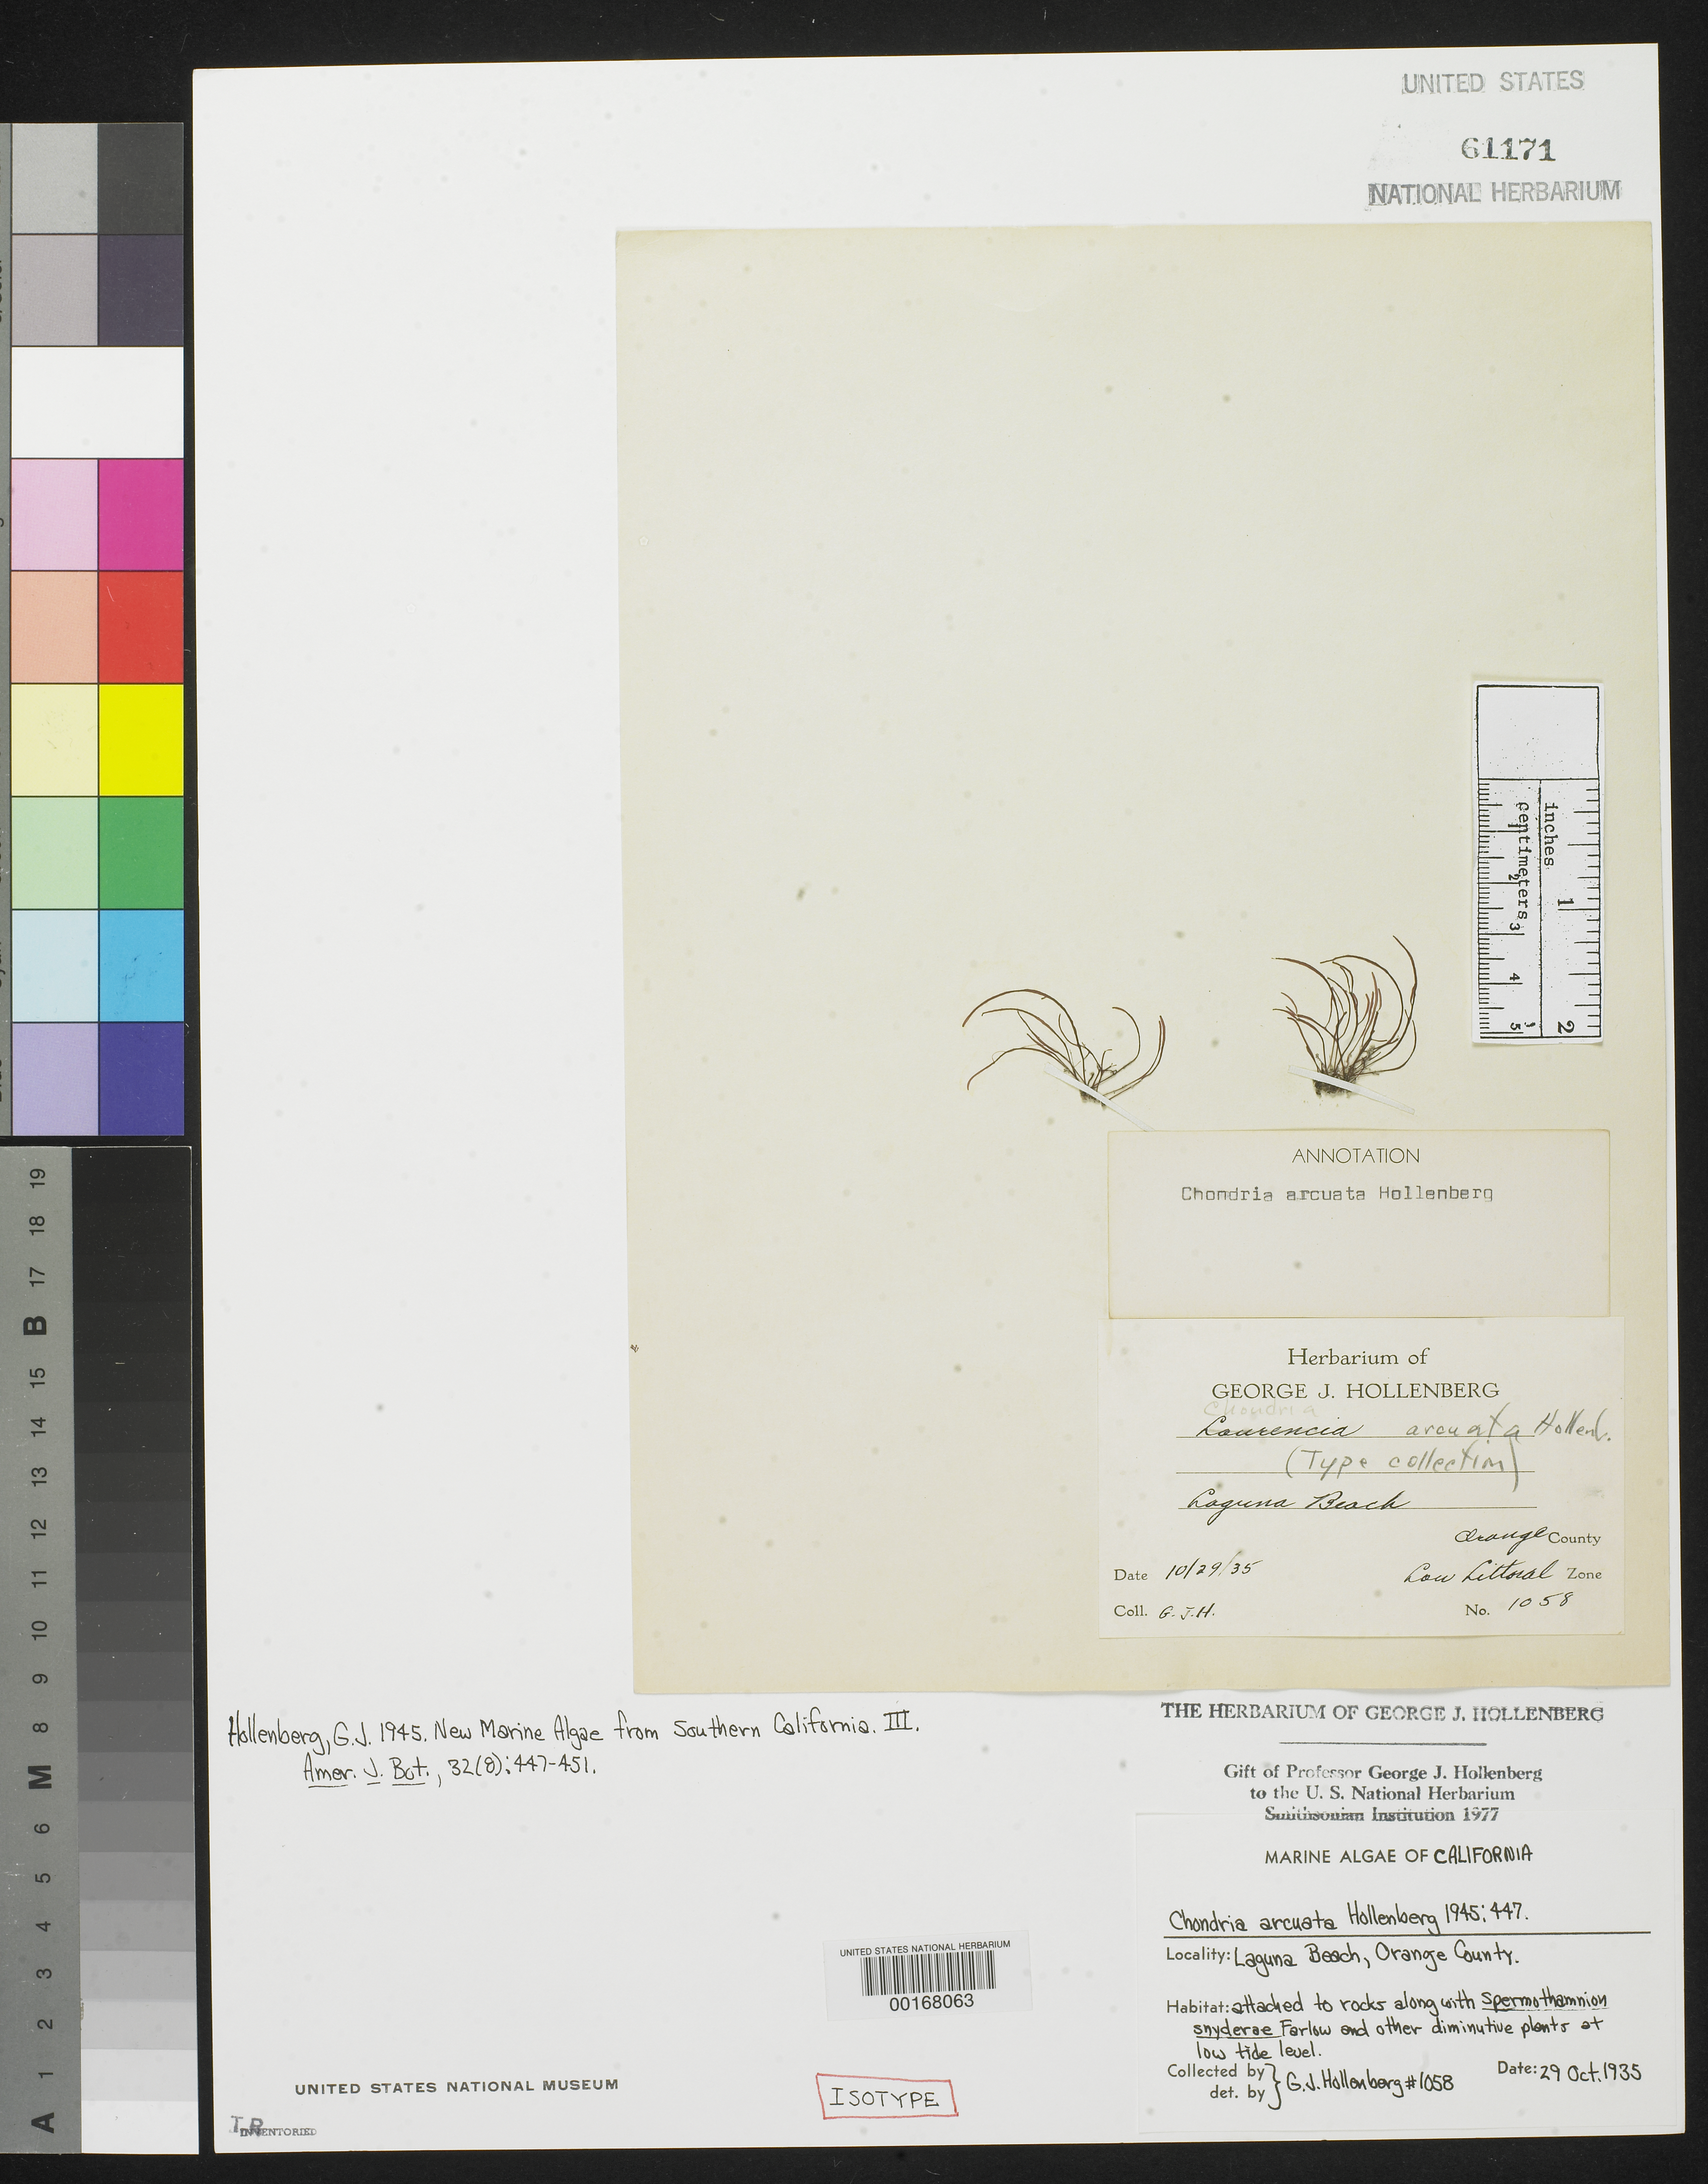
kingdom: Plantae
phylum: Rhodophyta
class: Florideophyceae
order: Ceramiales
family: Rhodomelaceae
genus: Chondria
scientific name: Chondria arcuata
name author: Hollenb.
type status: Isotype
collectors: G. Hollenberg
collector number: GJH 1058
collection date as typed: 29 Oct 1935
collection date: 1935-10-29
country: United States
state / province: California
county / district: Orange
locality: Laguna Beach.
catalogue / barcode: US 61171